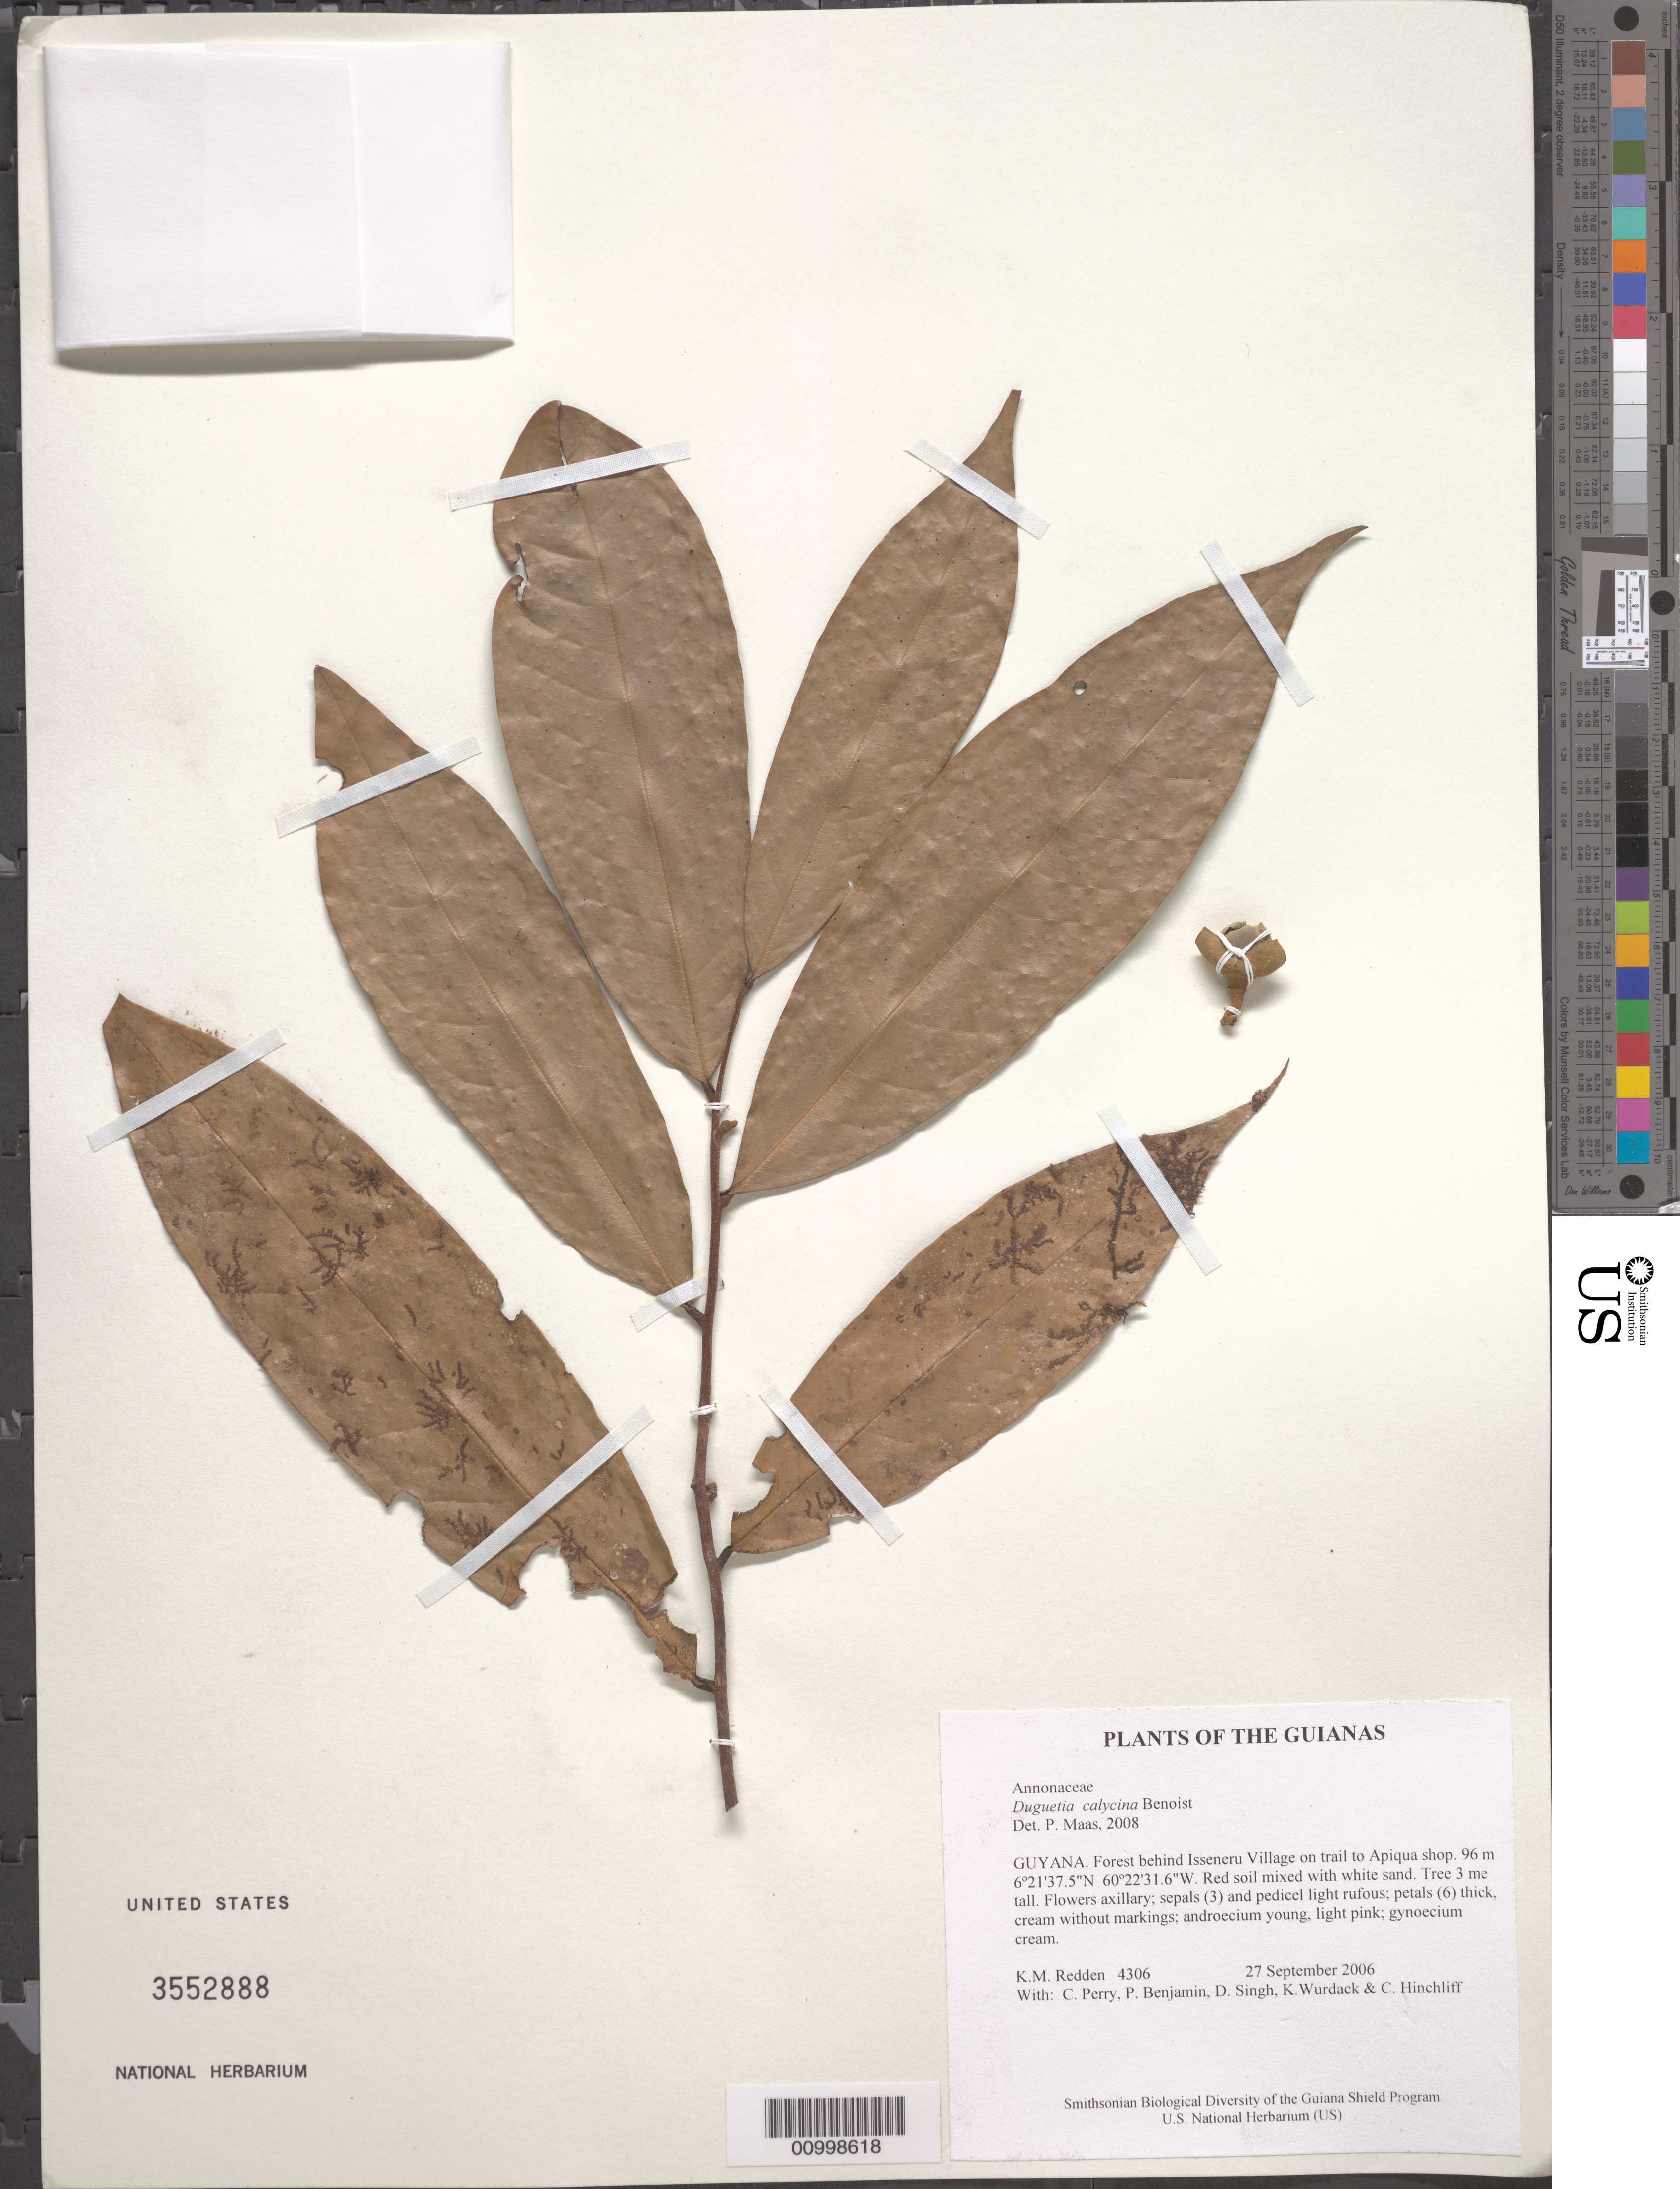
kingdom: Plantae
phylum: Tracheophyta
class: Magnoliopsida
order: Magnoliales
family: Annonaceae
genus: Duguetia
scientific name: Duguetia calycina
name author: Benoist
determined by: Maas, Paul J. M.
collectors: K. M. Redden, C. Perry, P. Benjamin, D. Singh, K. Wurdack & C. E. Hinchliff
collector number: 4306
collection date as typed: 27 September 2006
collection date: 2006-09-27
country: Guyana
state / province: Cuyuni-Mazaruni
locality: Forest behind Isseneru Village on trail to Apiqua shop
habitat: Red soil mixed with white sand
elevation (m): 96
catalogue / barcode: US 3552888